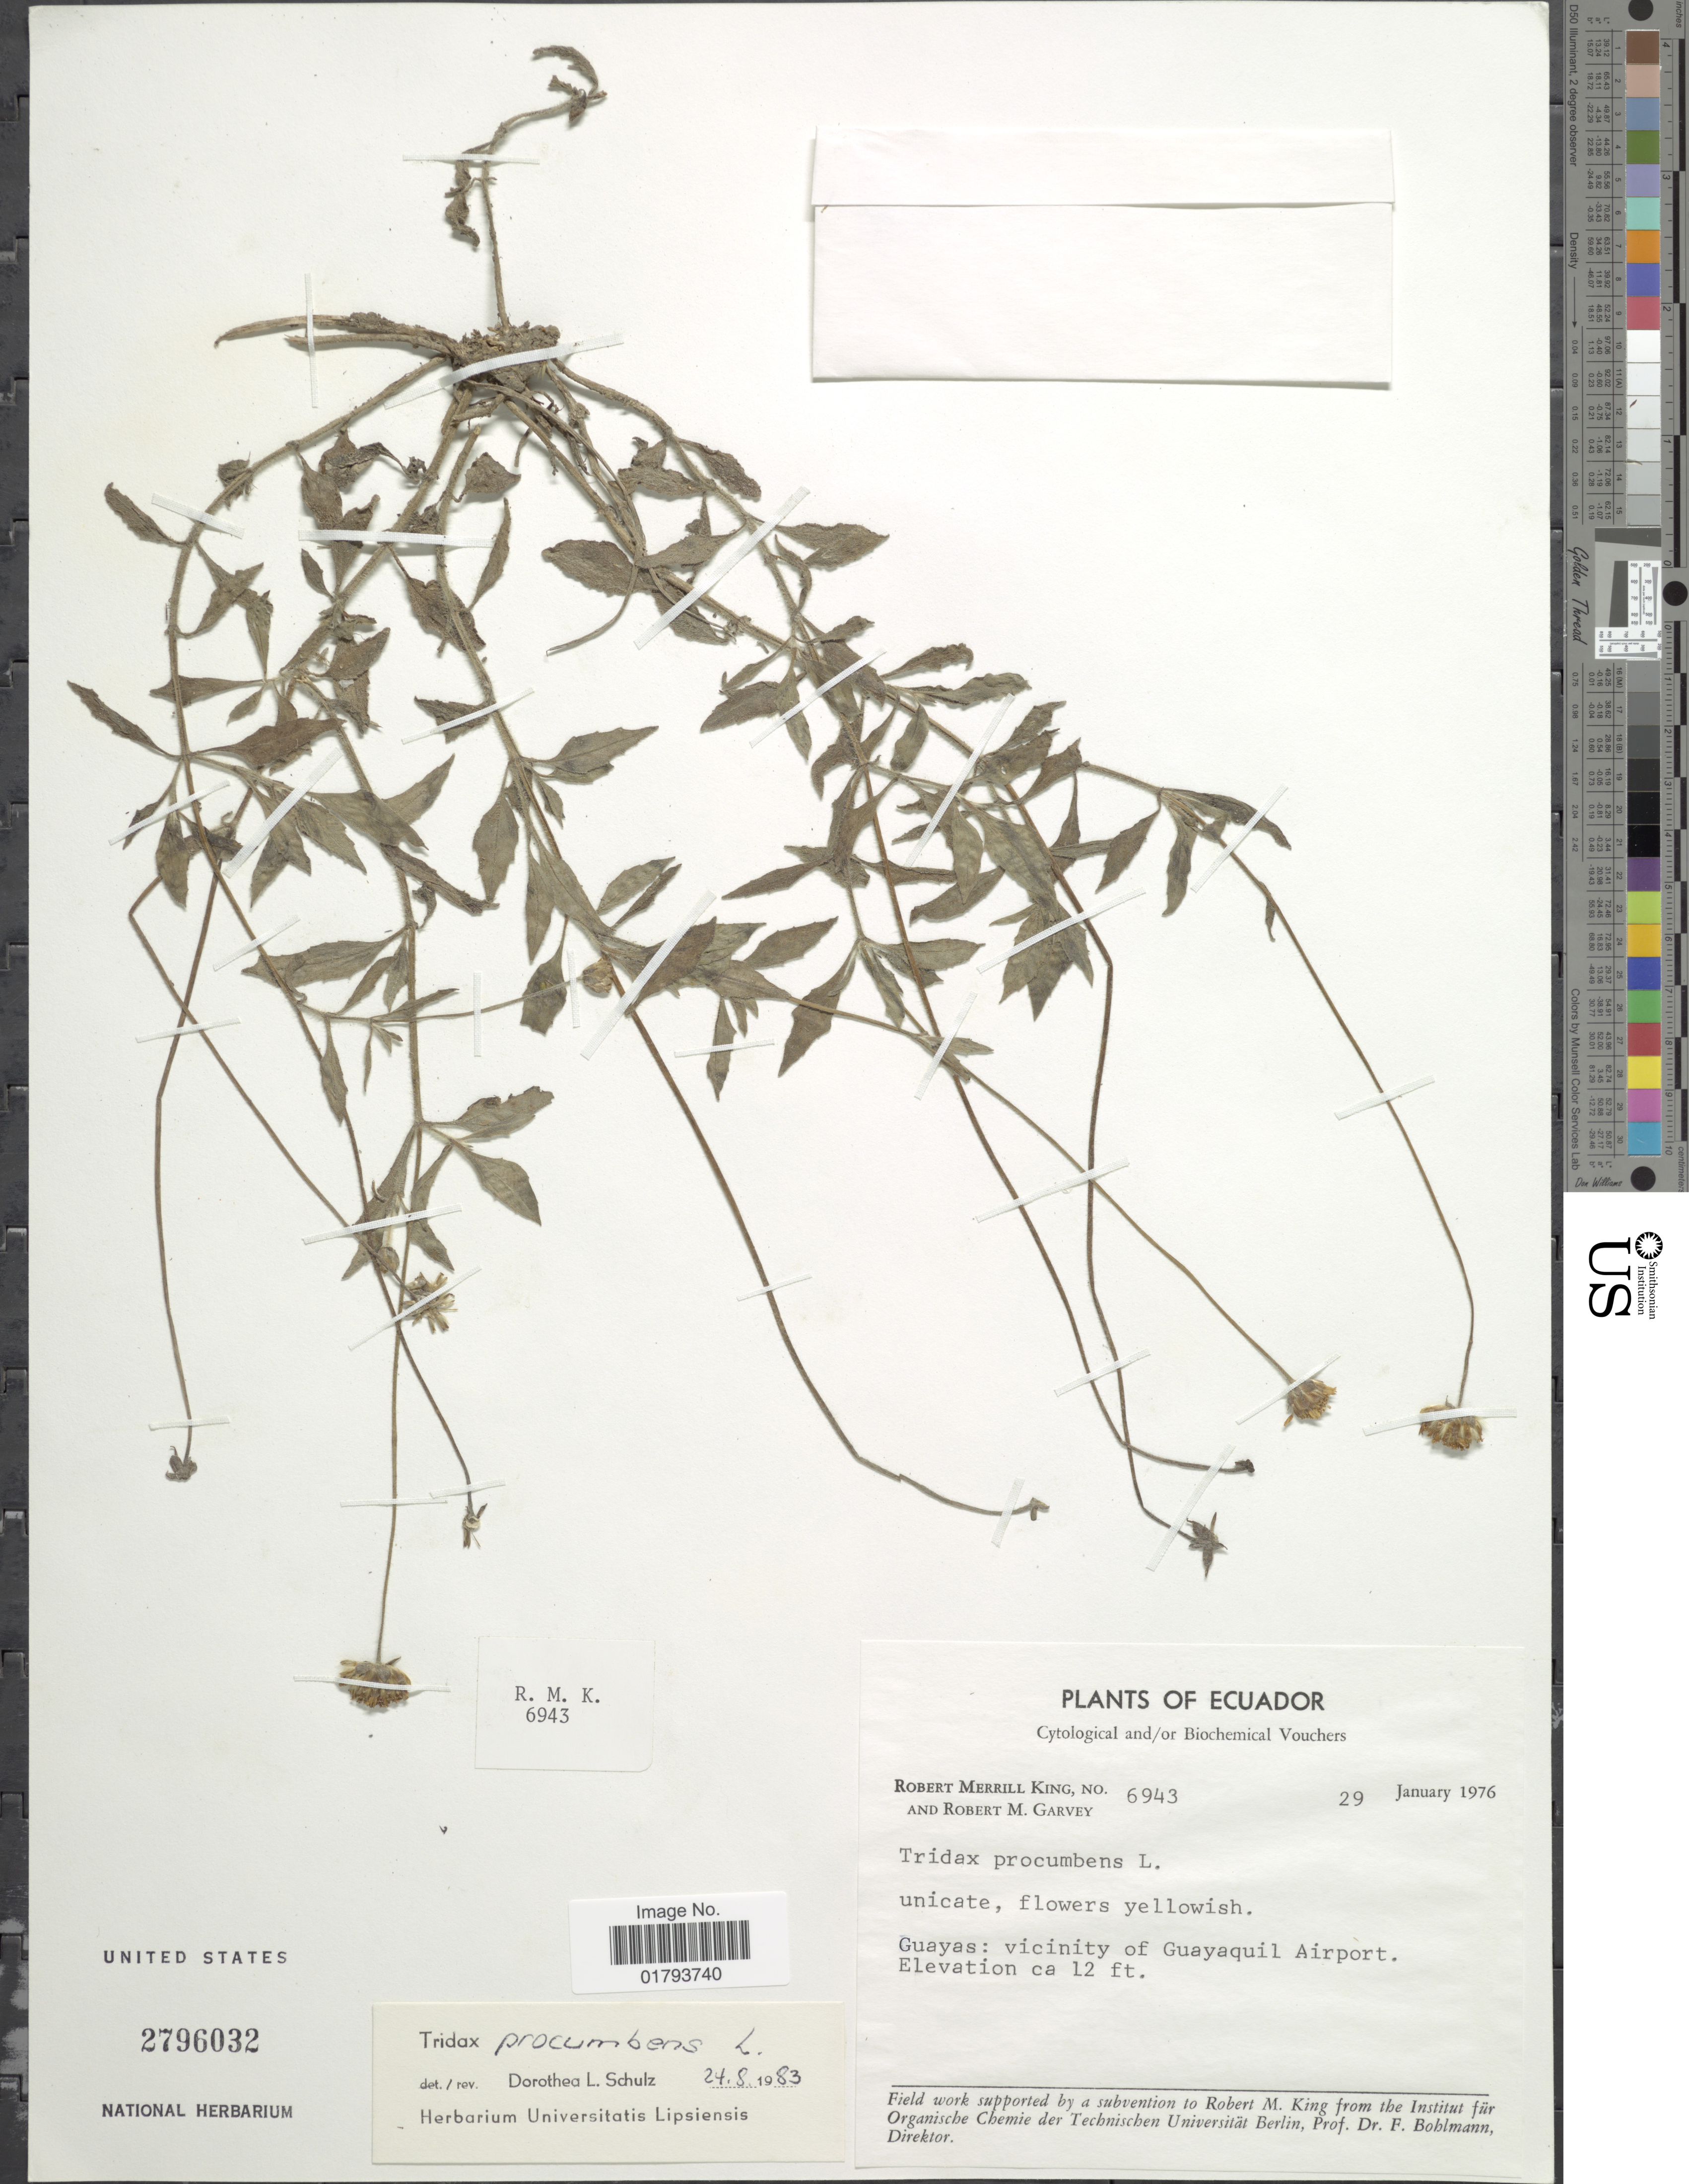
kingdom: Plantae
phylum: Tracheophyta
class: Magnoliopsida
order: Asterales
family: Asteraceae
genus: Tridax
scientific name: Tridax procumbens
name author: L.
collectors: R. M. King & R. Garvey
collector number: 6943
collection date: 1976-01-29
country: Ecuador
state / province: Guayas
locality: Vicinity of Guayaquil Airport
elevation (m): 4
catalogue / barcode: US 2796032